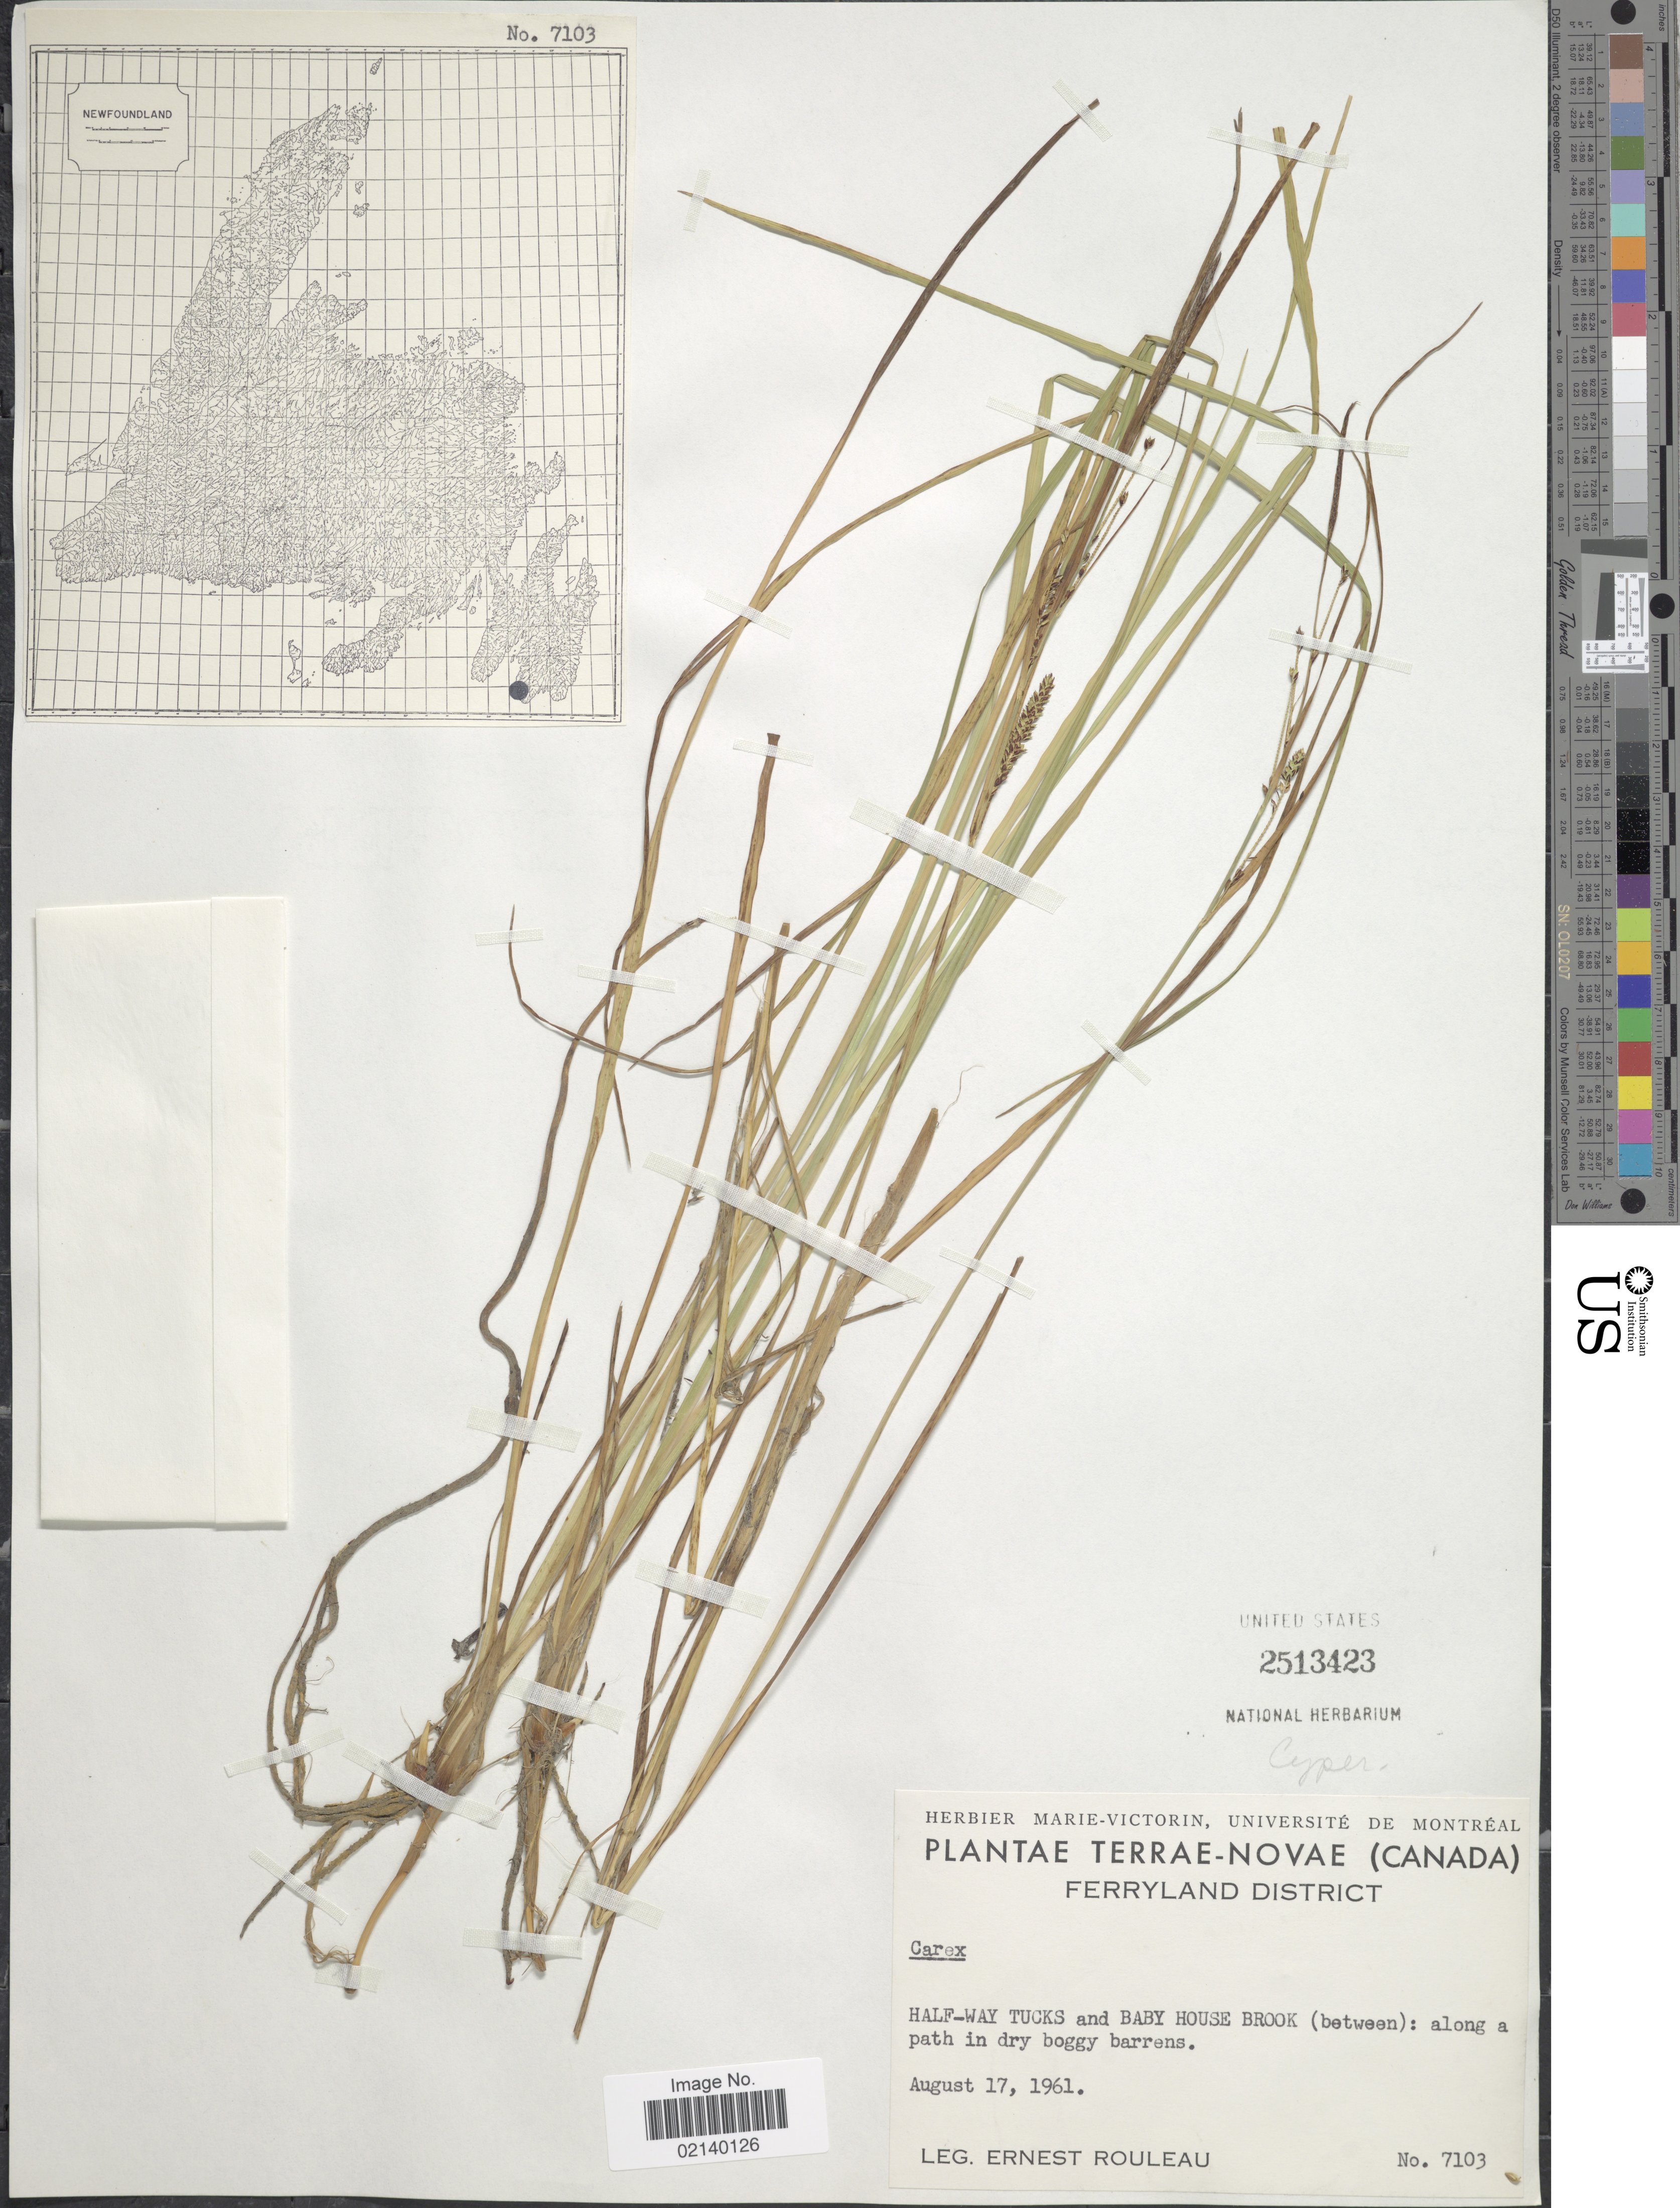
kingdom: Plantae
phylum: Tracheophyta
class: Liliopsida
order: Poales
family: Cyperaceae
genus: Carex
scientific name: Carex sp.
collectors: E. Rouleau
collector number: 7103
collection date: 1961-08-17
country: Canada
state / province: Newfoundland and Labrador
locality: Terrae-Novae, Ferryland District, Half-Way Tucks and Baby House Brook (between): along a path in dry boggy barrens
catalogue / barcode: US 2513423